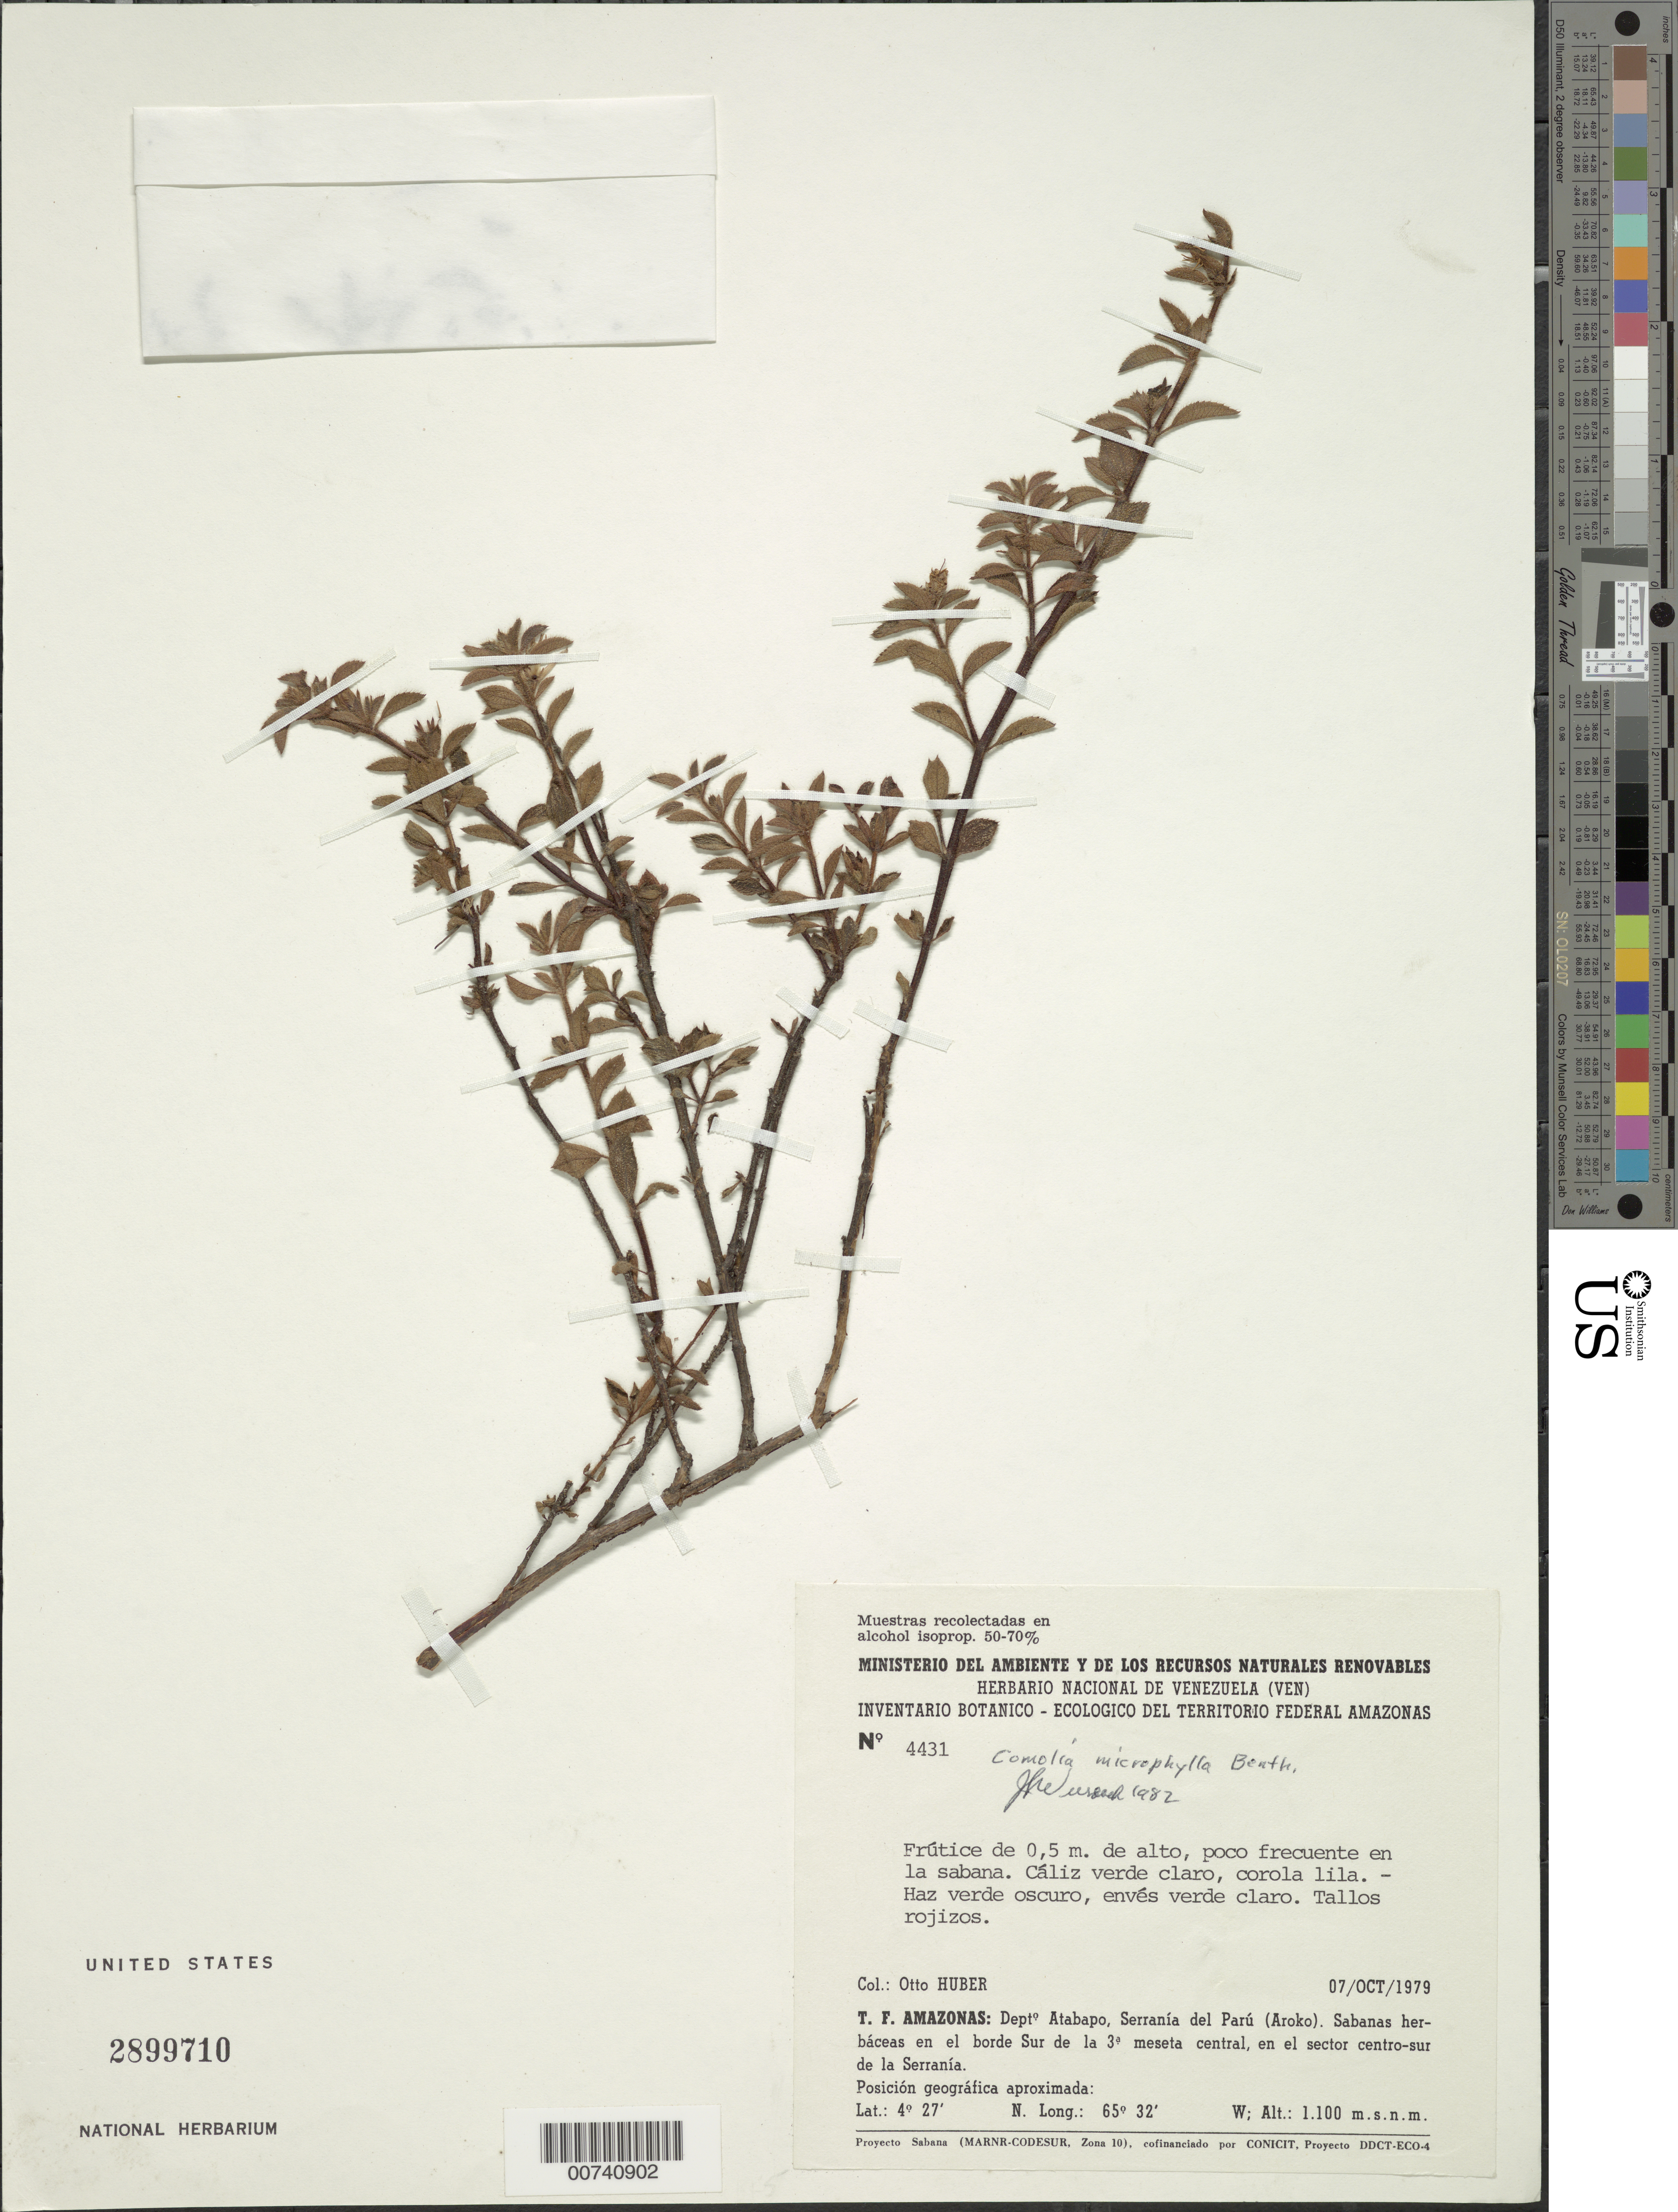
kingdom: Plantae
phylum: Tracheophyta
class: Magnoliopsida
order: Myrtales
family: Melastomataceae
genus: Comolia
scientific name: Comolia microphylla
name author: Benth.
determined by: Wurdack, John J., (US), US (UNITED STATES)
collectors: O. Huber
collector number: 4431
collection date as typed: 7-Oct-79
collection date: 1979-10-07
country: Venezuela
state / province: Amazonas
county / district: Atabapo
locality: Serranía del Parú (Aroko)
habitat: Savannas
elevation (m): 1100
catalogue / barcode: US 2899710